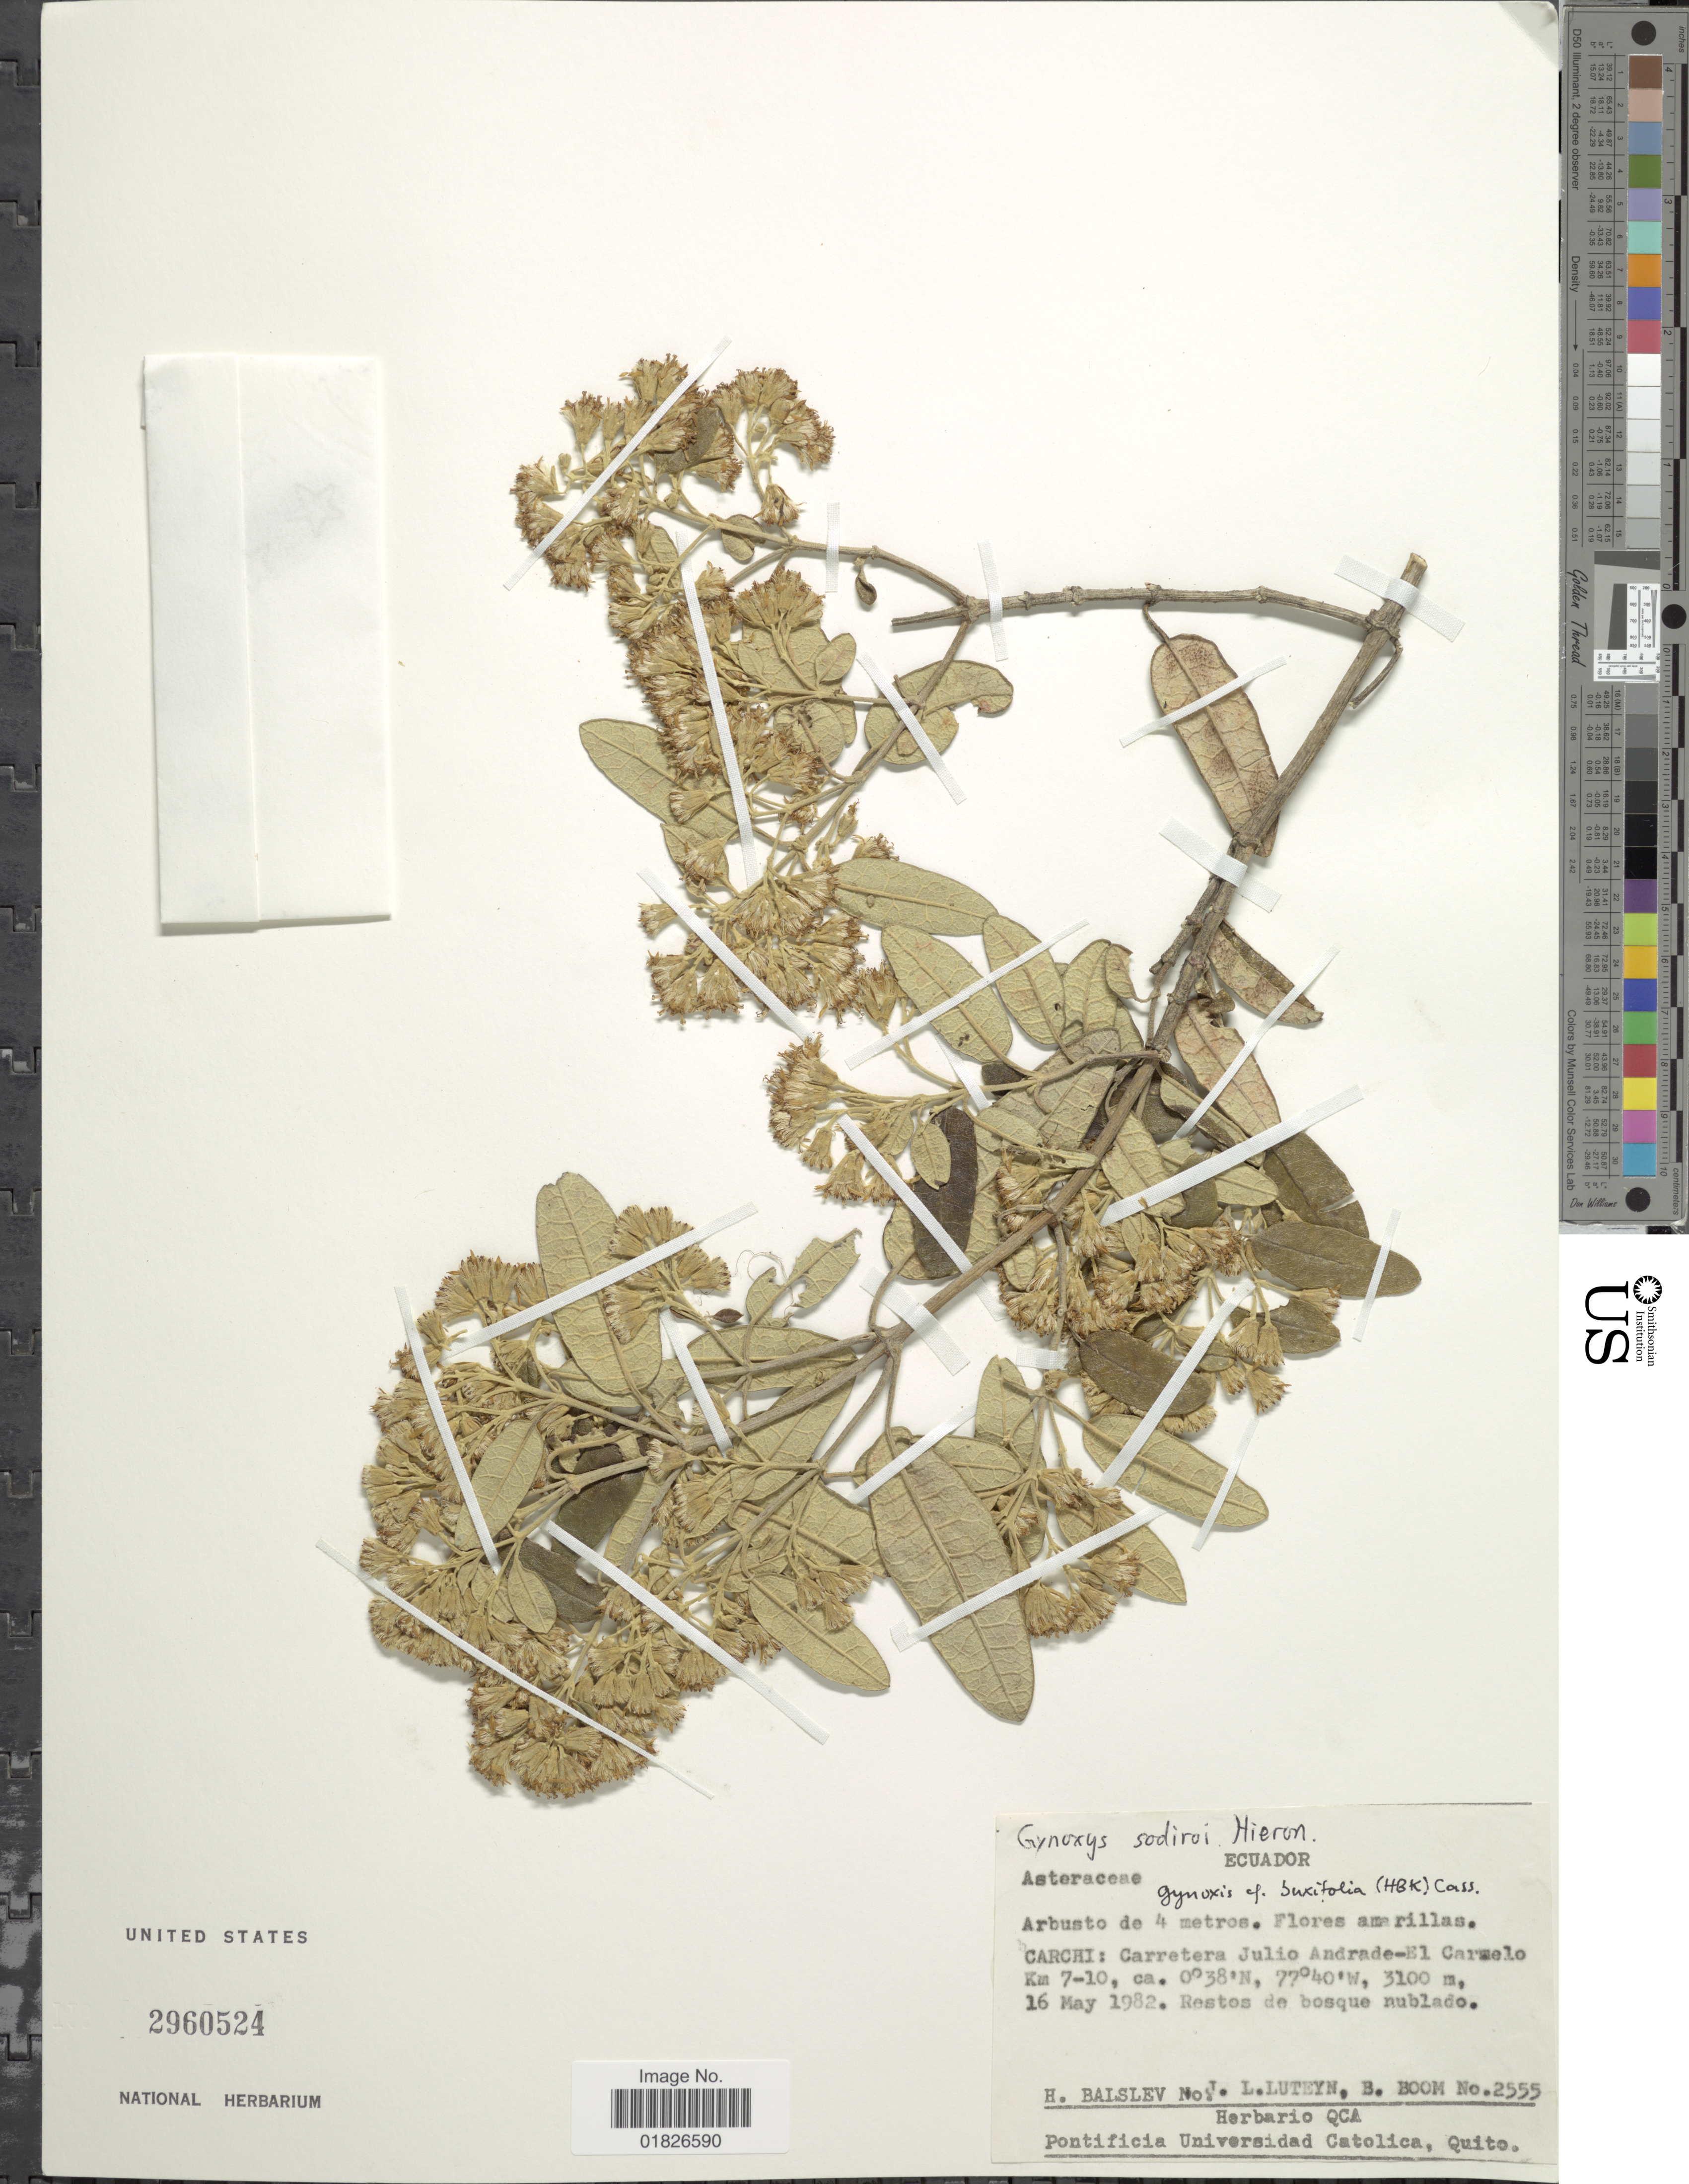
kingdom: Plantae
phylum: Tracheophyta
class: Magnoliopsida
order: Asterales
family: Asteraceae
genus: Gynoxys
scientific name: Gynoxys sodiroi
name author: Hieron.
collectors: H. Balslev, J. L. Luteyn & B. M. Boom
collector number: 2555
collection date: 1982-05-16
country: Ecuador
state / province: Carchi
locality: Carretera Julio Andrade-El Carmelo km 7-10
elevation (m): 3100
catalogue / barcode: US 2960524